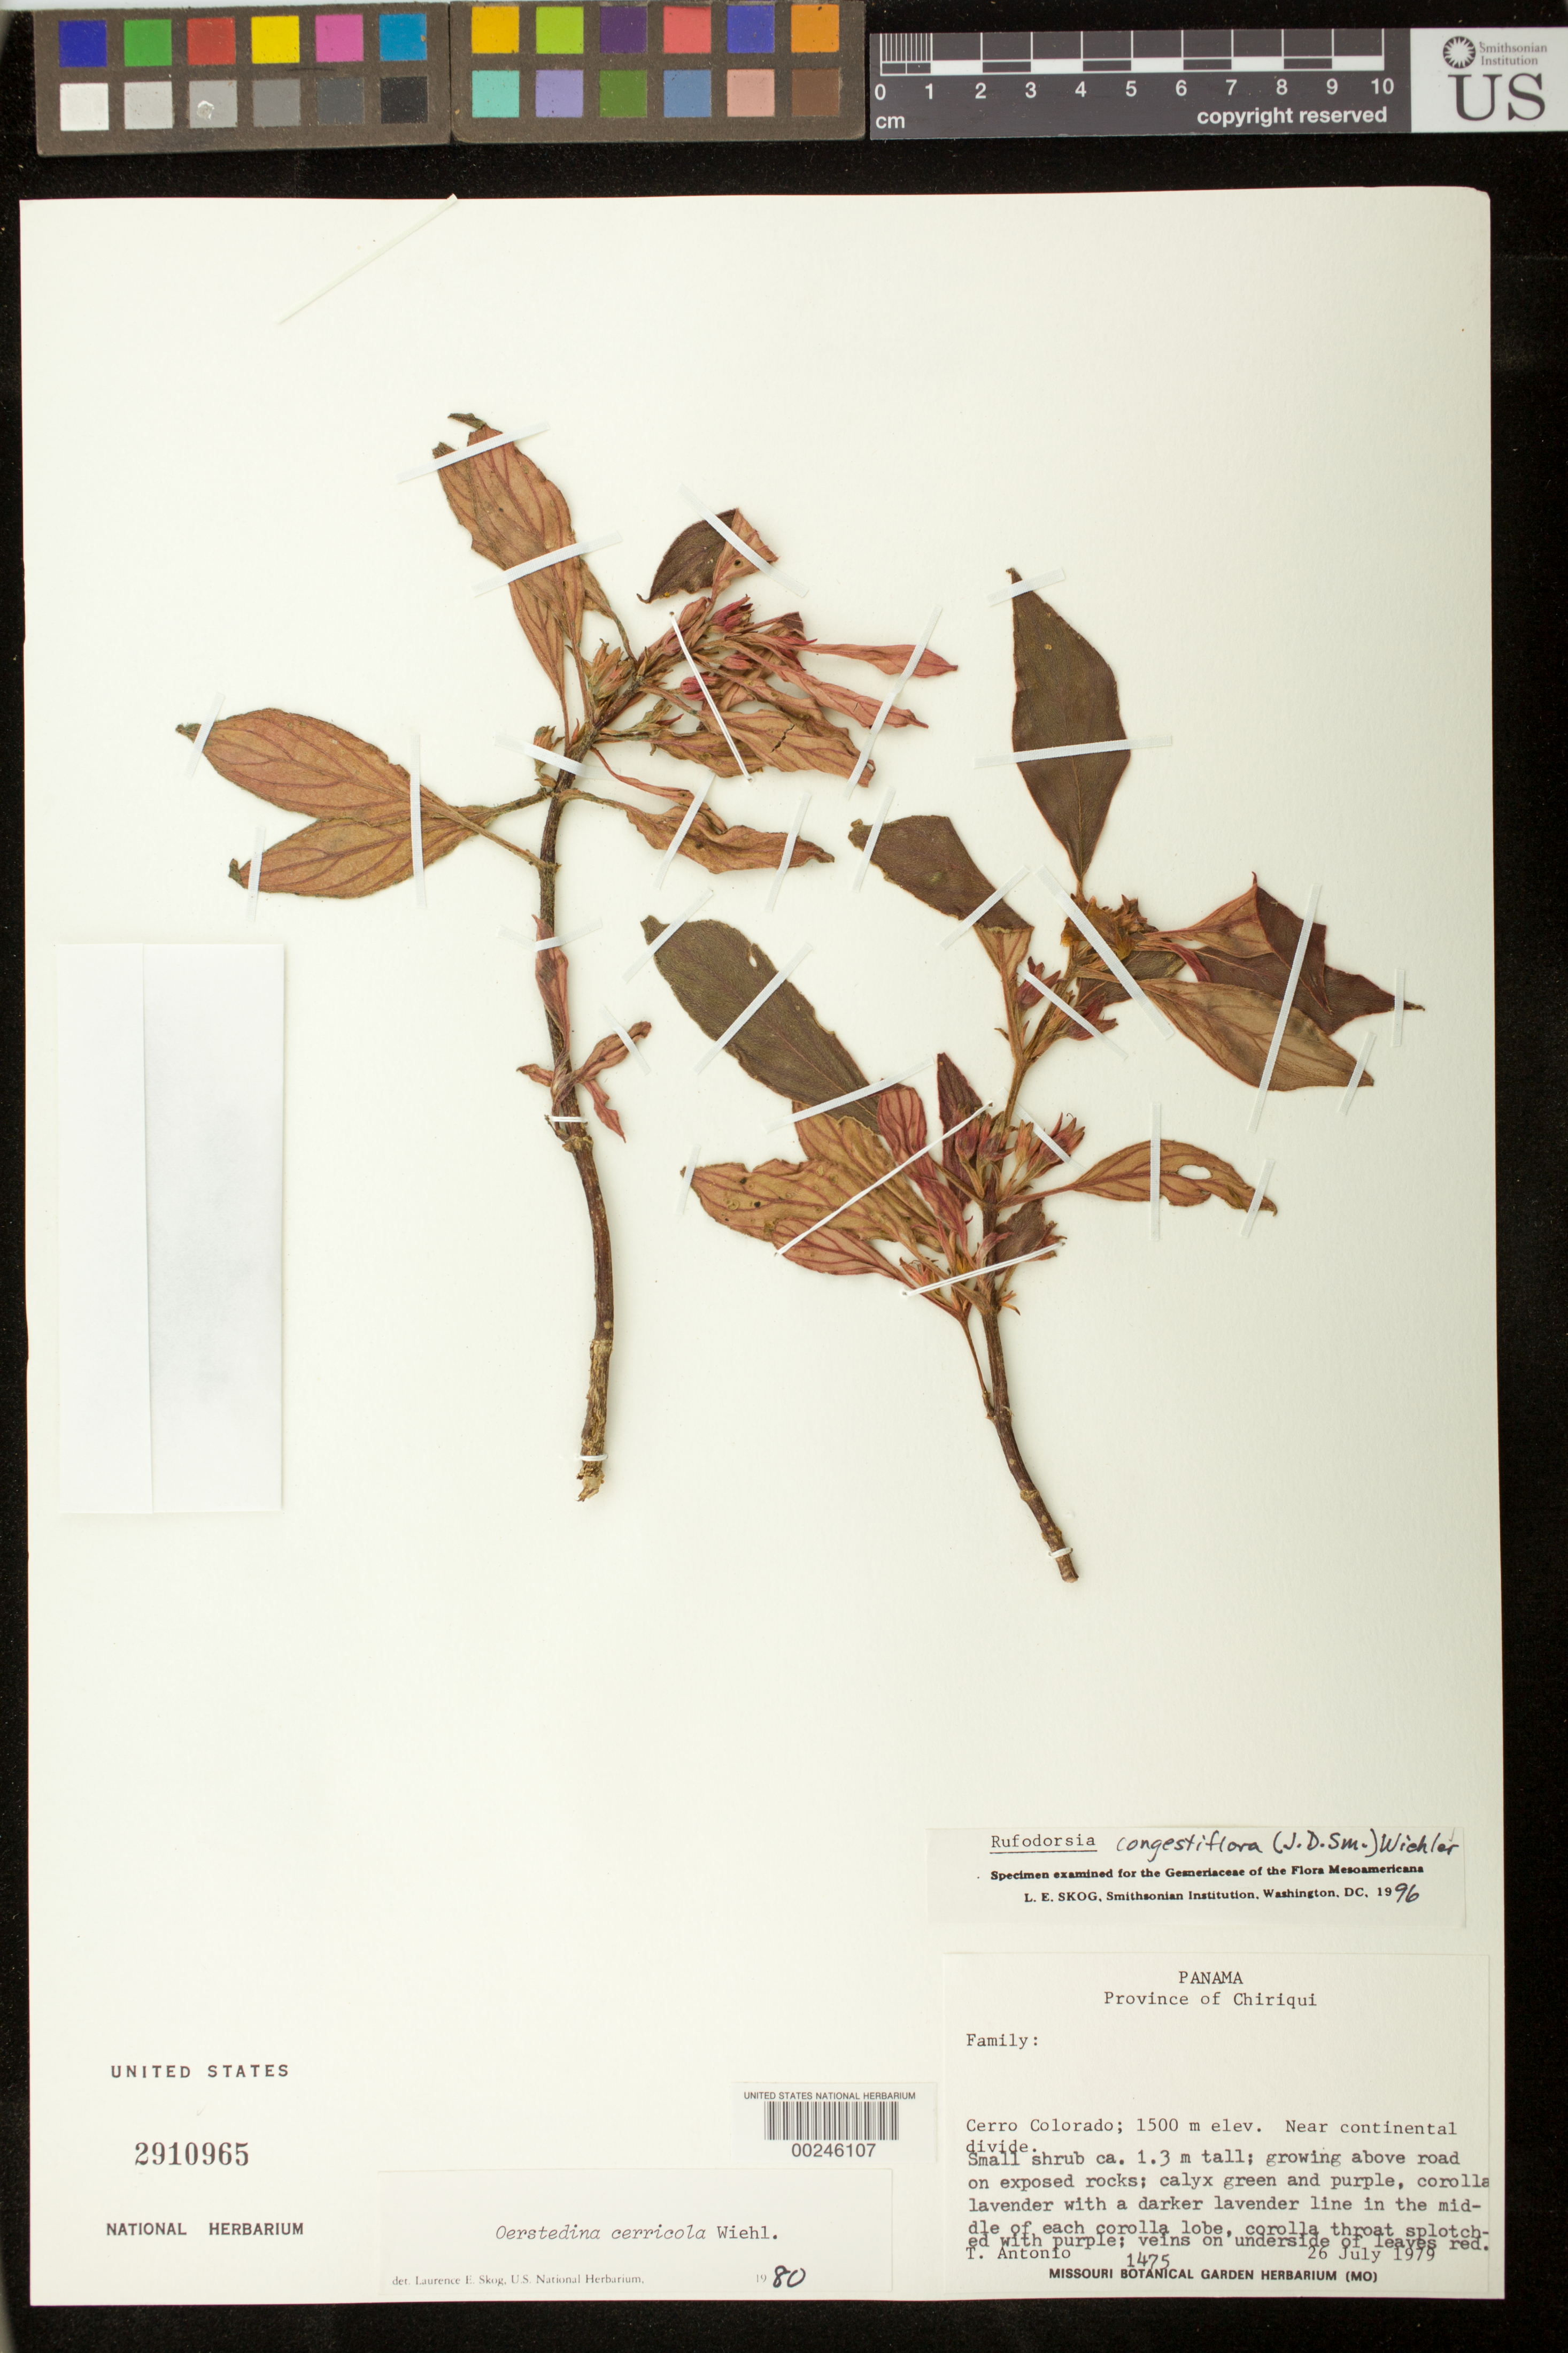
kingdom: Plantae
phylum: Tracheophyta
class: Magnoliopsida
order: Lamiales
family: Gesneriaceae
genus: Rufodorsia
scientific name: Rufodorsia congestiflora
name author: (Donn. Sm.) Wiehler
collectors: T. Antonio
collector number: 1475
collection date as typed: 26 Jul 1979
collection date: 1979-07-26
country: Panama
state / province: Chiriquí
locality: Cerro Colorado; near continental divide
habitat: Growing above road on exposed rocks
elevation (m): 1500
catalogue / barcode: US 2910965